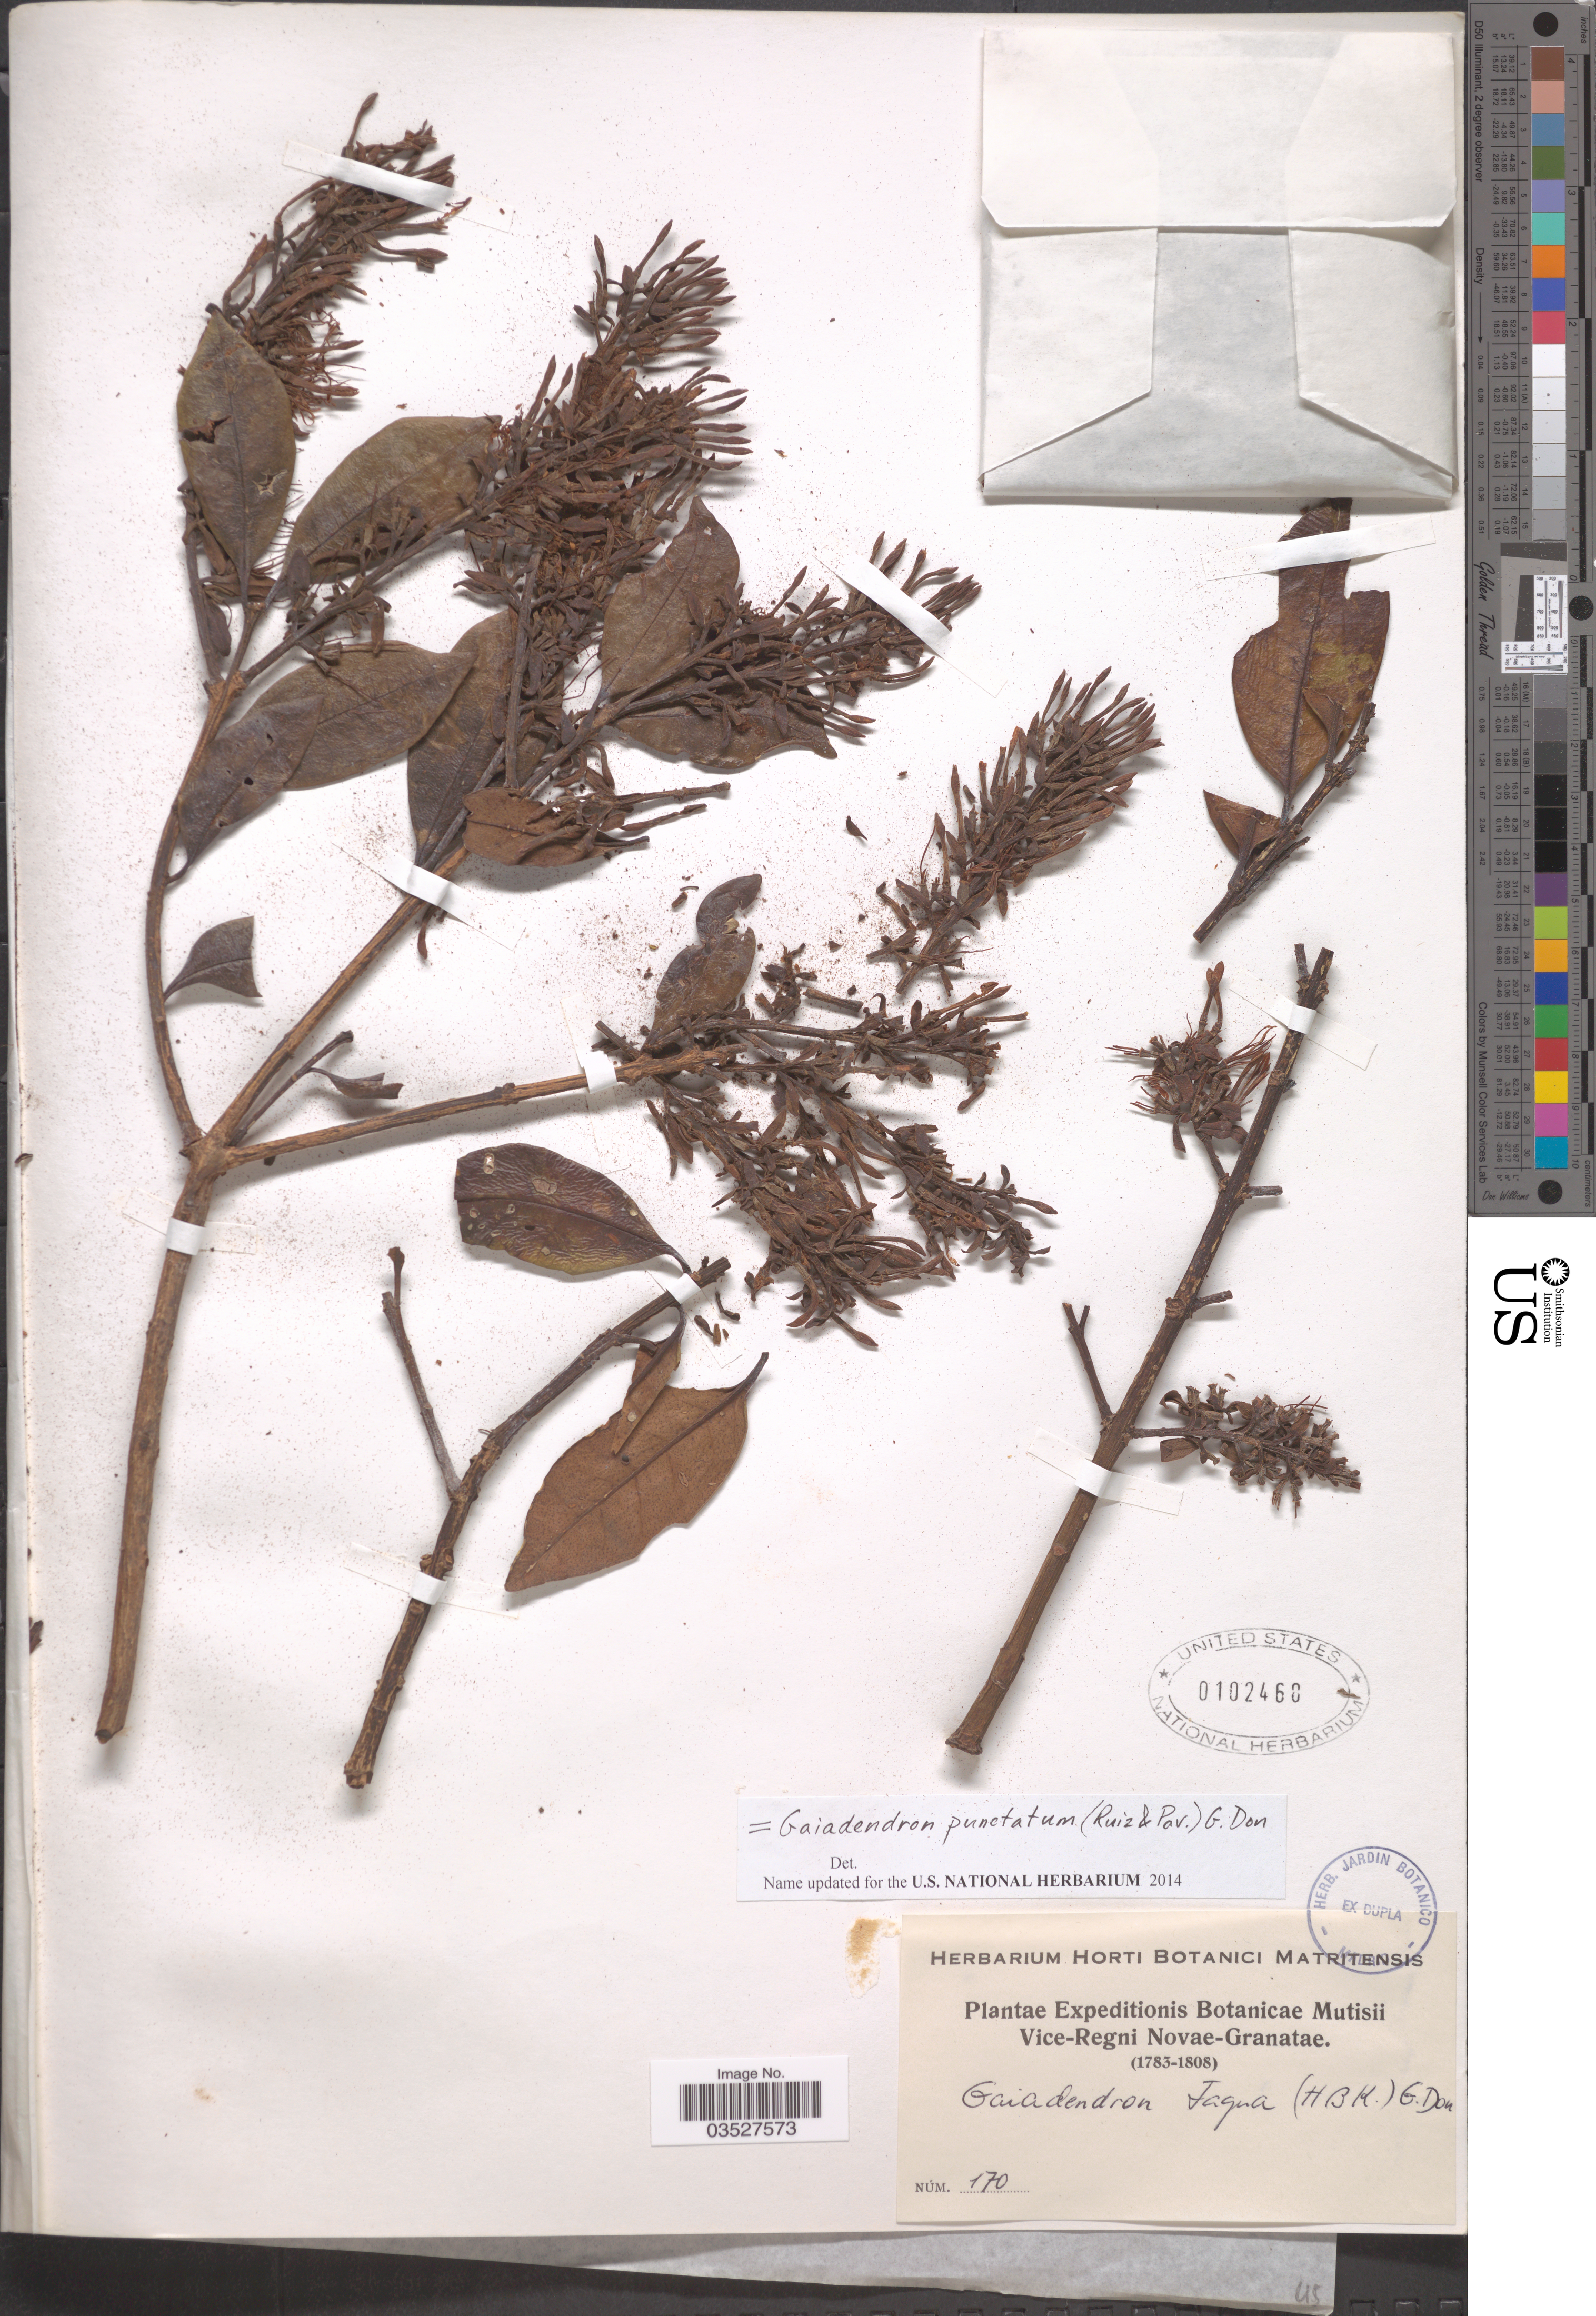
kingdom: Plantae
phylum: Tracheophyta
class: Magnoliopsida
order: Santalales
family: Loranthaceae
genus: Gaiadendron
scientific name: Gaiadendron punctatum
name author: (Ruiz & Pav.) G. Don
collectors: Expeditions Botanicae Mutisii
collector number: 170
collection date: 1783/1808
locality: Vice-Regni Novae-Granatae.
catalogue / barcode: US 102460